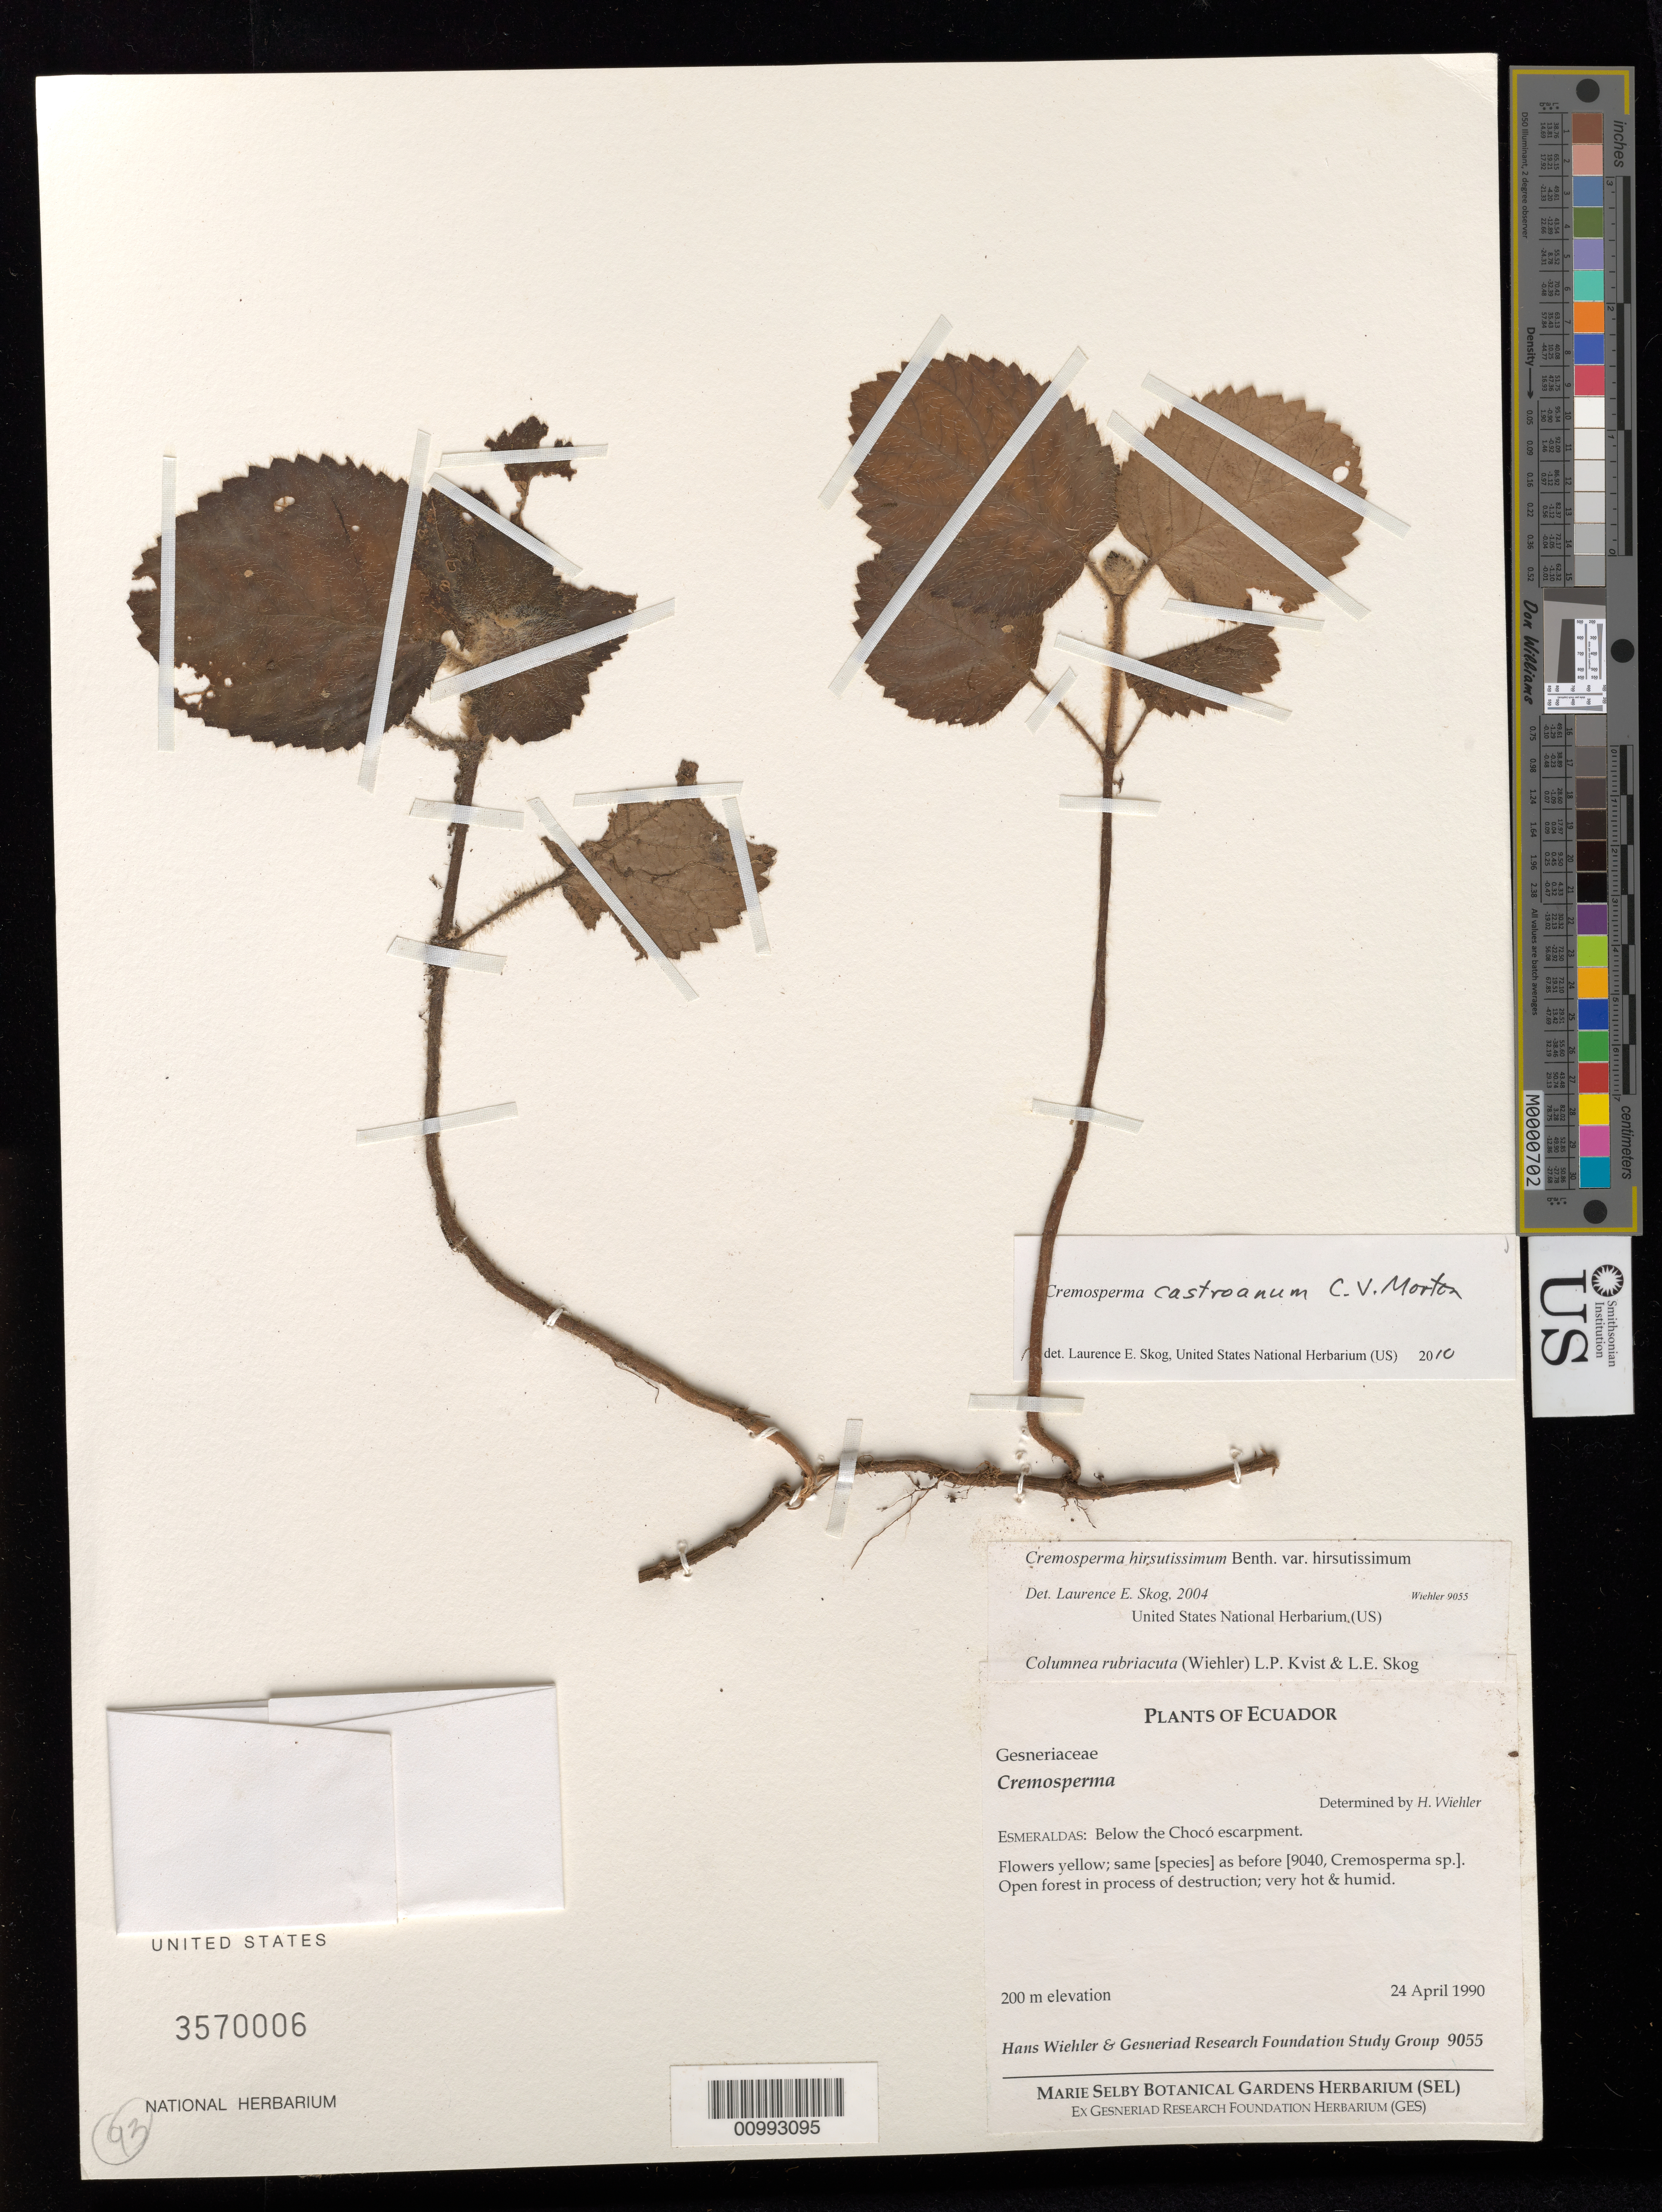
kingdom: Plantae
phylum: Tracheophyta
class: Magnoliopsida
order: Lamiales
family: Gesneriaceae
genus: Cremosperma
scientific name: Cremosperma castroanum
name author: C.V. Morton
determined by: Skog, Laurence E.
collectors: H. J. Wiehler & Gesneriad Research Foundation Study Group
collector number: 9055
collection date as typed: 24 Apr 1990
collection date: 1990-04-24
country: Ecuador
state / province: Esmeraldas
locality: Esmeraldas: below the Chocó escarpment.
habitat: Open forest in process of destruction; very hot & humid.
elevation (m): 200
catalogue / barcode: US 3570006